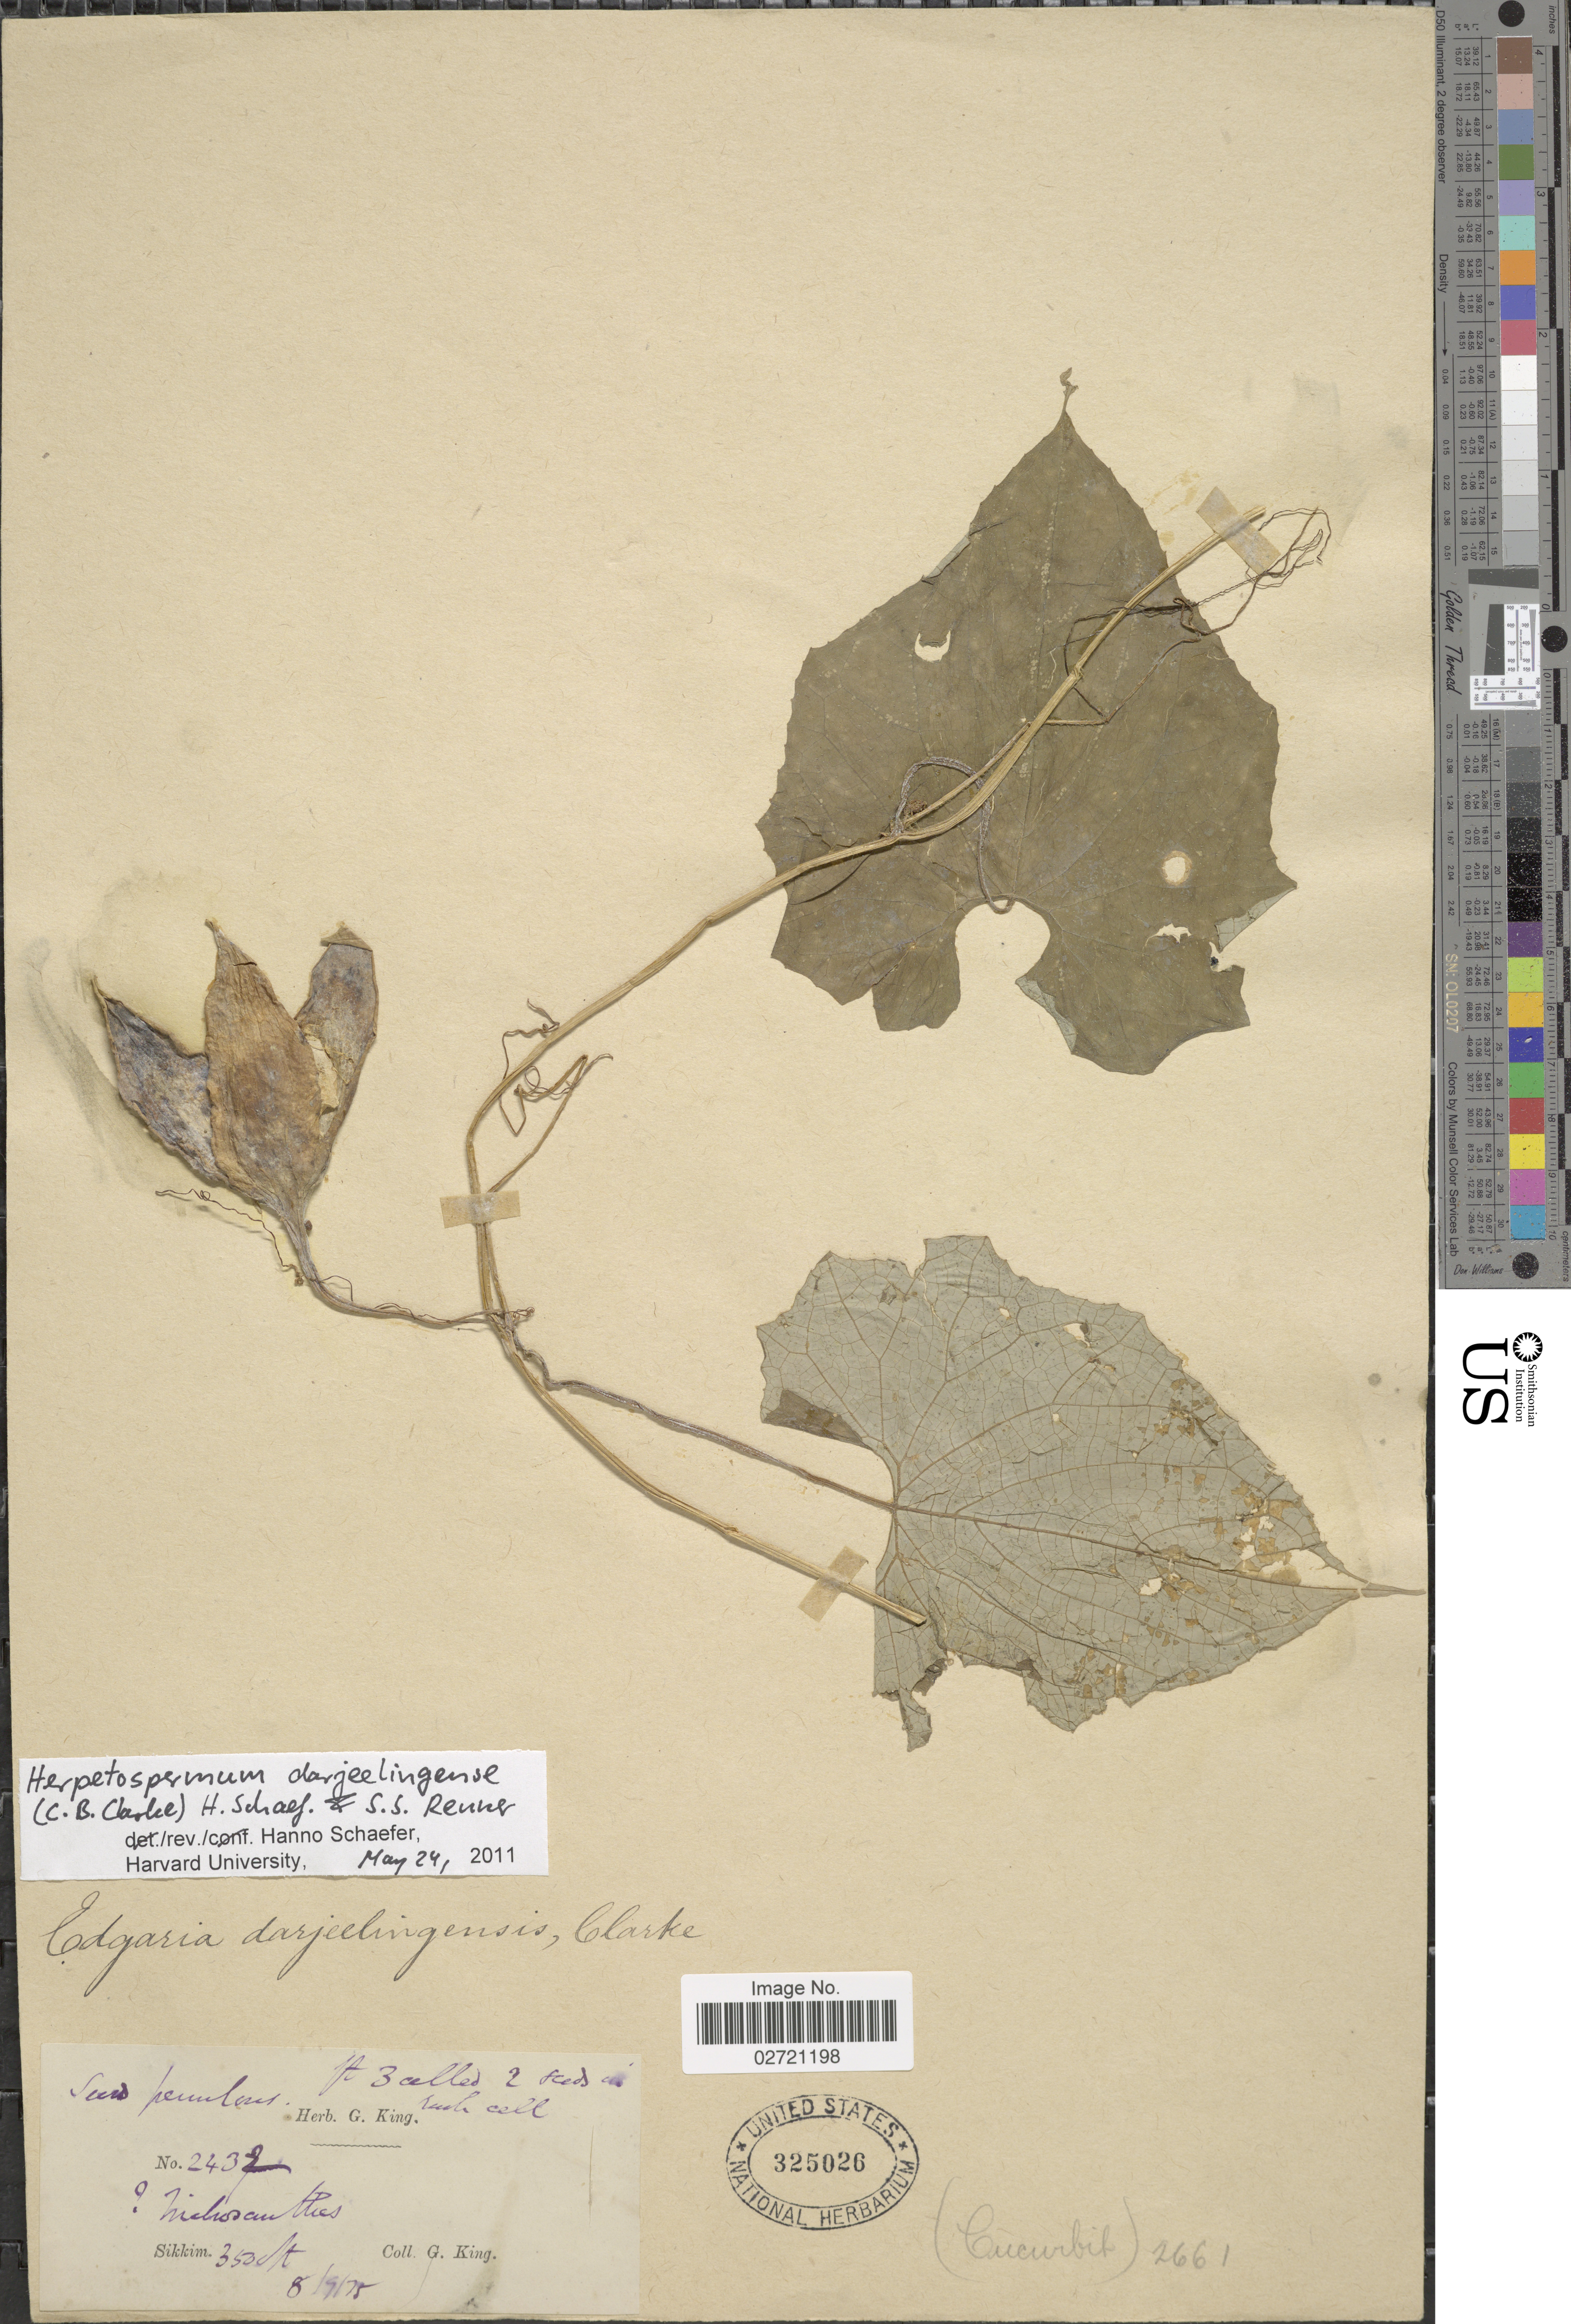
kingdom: Plantae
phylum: Tracheophyta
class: Magnoliopsida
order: Cucurbitales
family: Cucurbitaceae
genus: Herpetospermum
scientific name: Herpetospermum darjeelingense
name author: (C.B. Clarke) H. Schaef. & S.S. Renner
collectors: G. King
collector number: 2432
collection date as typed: Transcribed d/m/y: 8/9/75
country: India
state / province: Sikkim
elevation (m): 1067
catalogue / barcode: US 325026